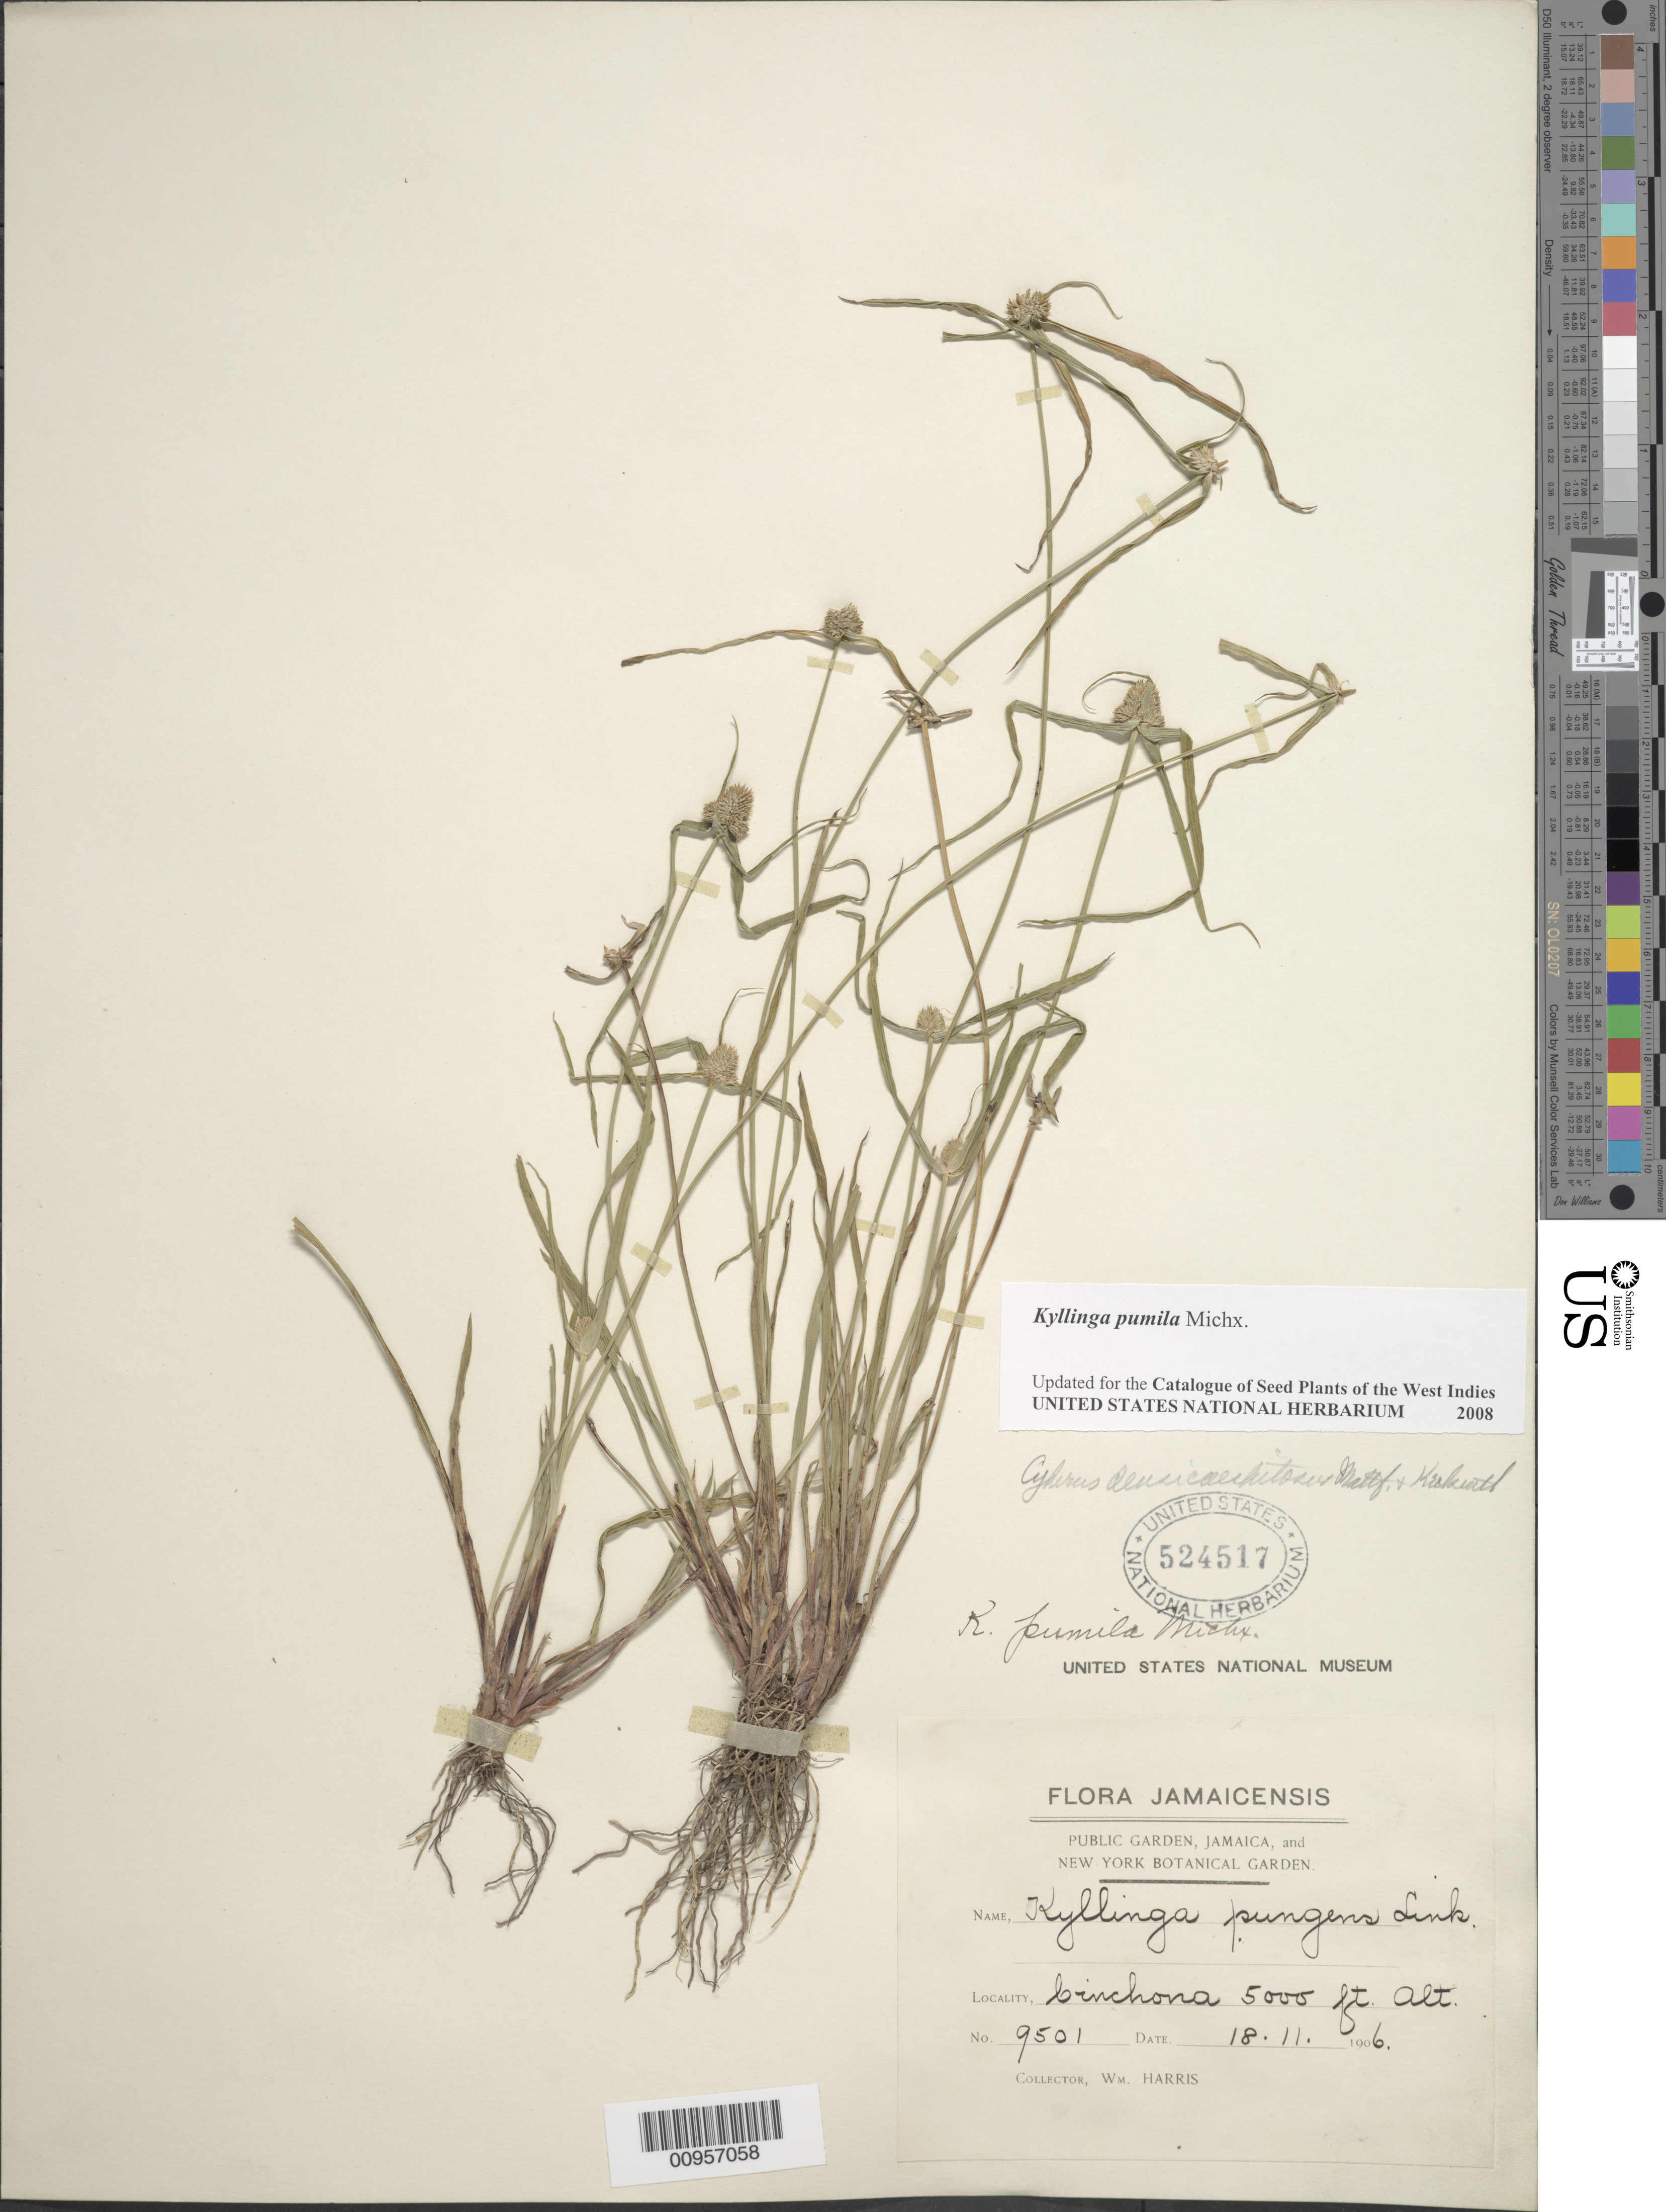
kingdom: Plantae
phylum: Tracheophyta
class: Liliopsida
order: Poales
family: Cyperaceae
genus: Cyperus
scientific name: Cyperus hortensis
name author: (Salzm. ex Steud.) Dorr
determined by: Strong, Mark T., (BOT), Smithsonian Institution - National Museum of Natural History (UNITED STATES)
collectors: W. H. Harris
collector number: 9501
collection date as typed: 18 Nov 1906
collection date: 1906-11-18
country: Jamaica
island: Jamaica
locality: Cinchona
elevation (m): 1524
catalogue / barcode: US 524517